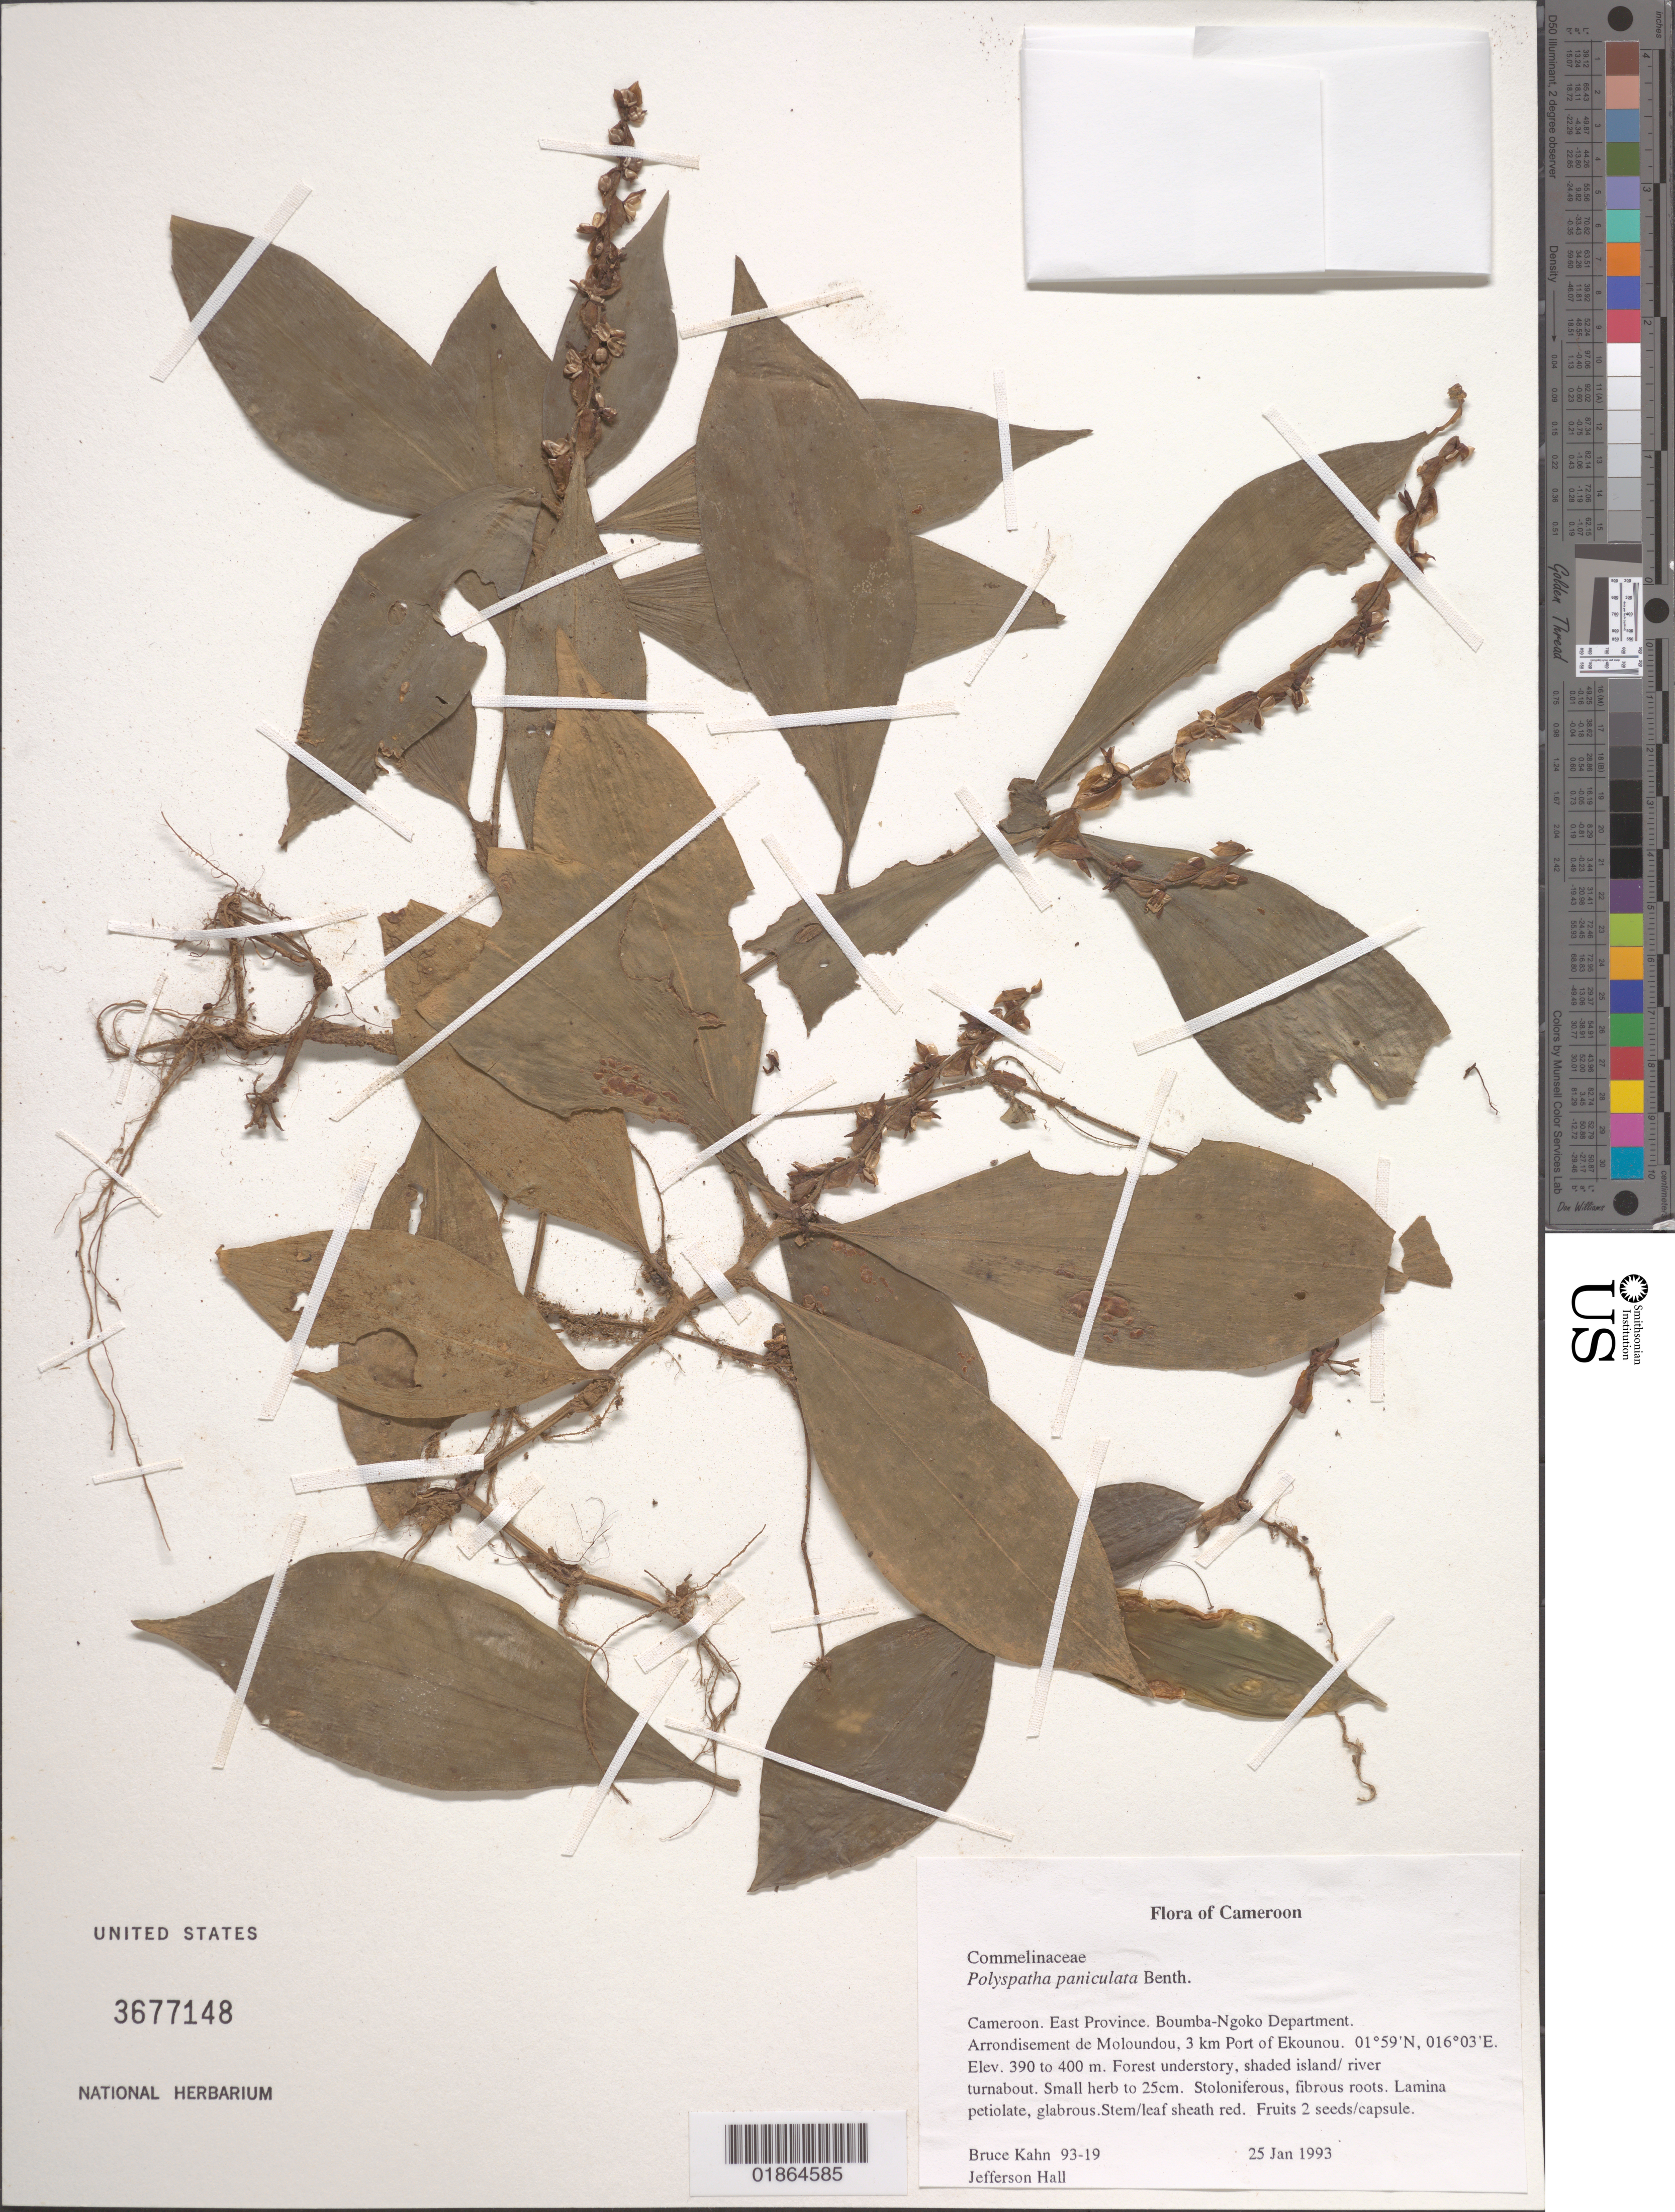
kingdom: Plantae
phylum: Tracheophyta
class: Liliopsida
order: Commelinales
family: Commelinaceae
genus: Polyspatha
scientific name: Polyspatha paniculata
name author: Benth.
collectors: B. Kahn & J. Hall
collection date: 1993-01-25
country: Cameroon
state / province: Est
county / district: Boumba-ngoko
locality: Arrondisement de Moloundou, 3km Port of Ekounou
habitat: Forest understory, shaded island/ river turnabout.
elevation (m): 390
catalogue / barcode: US 3677148